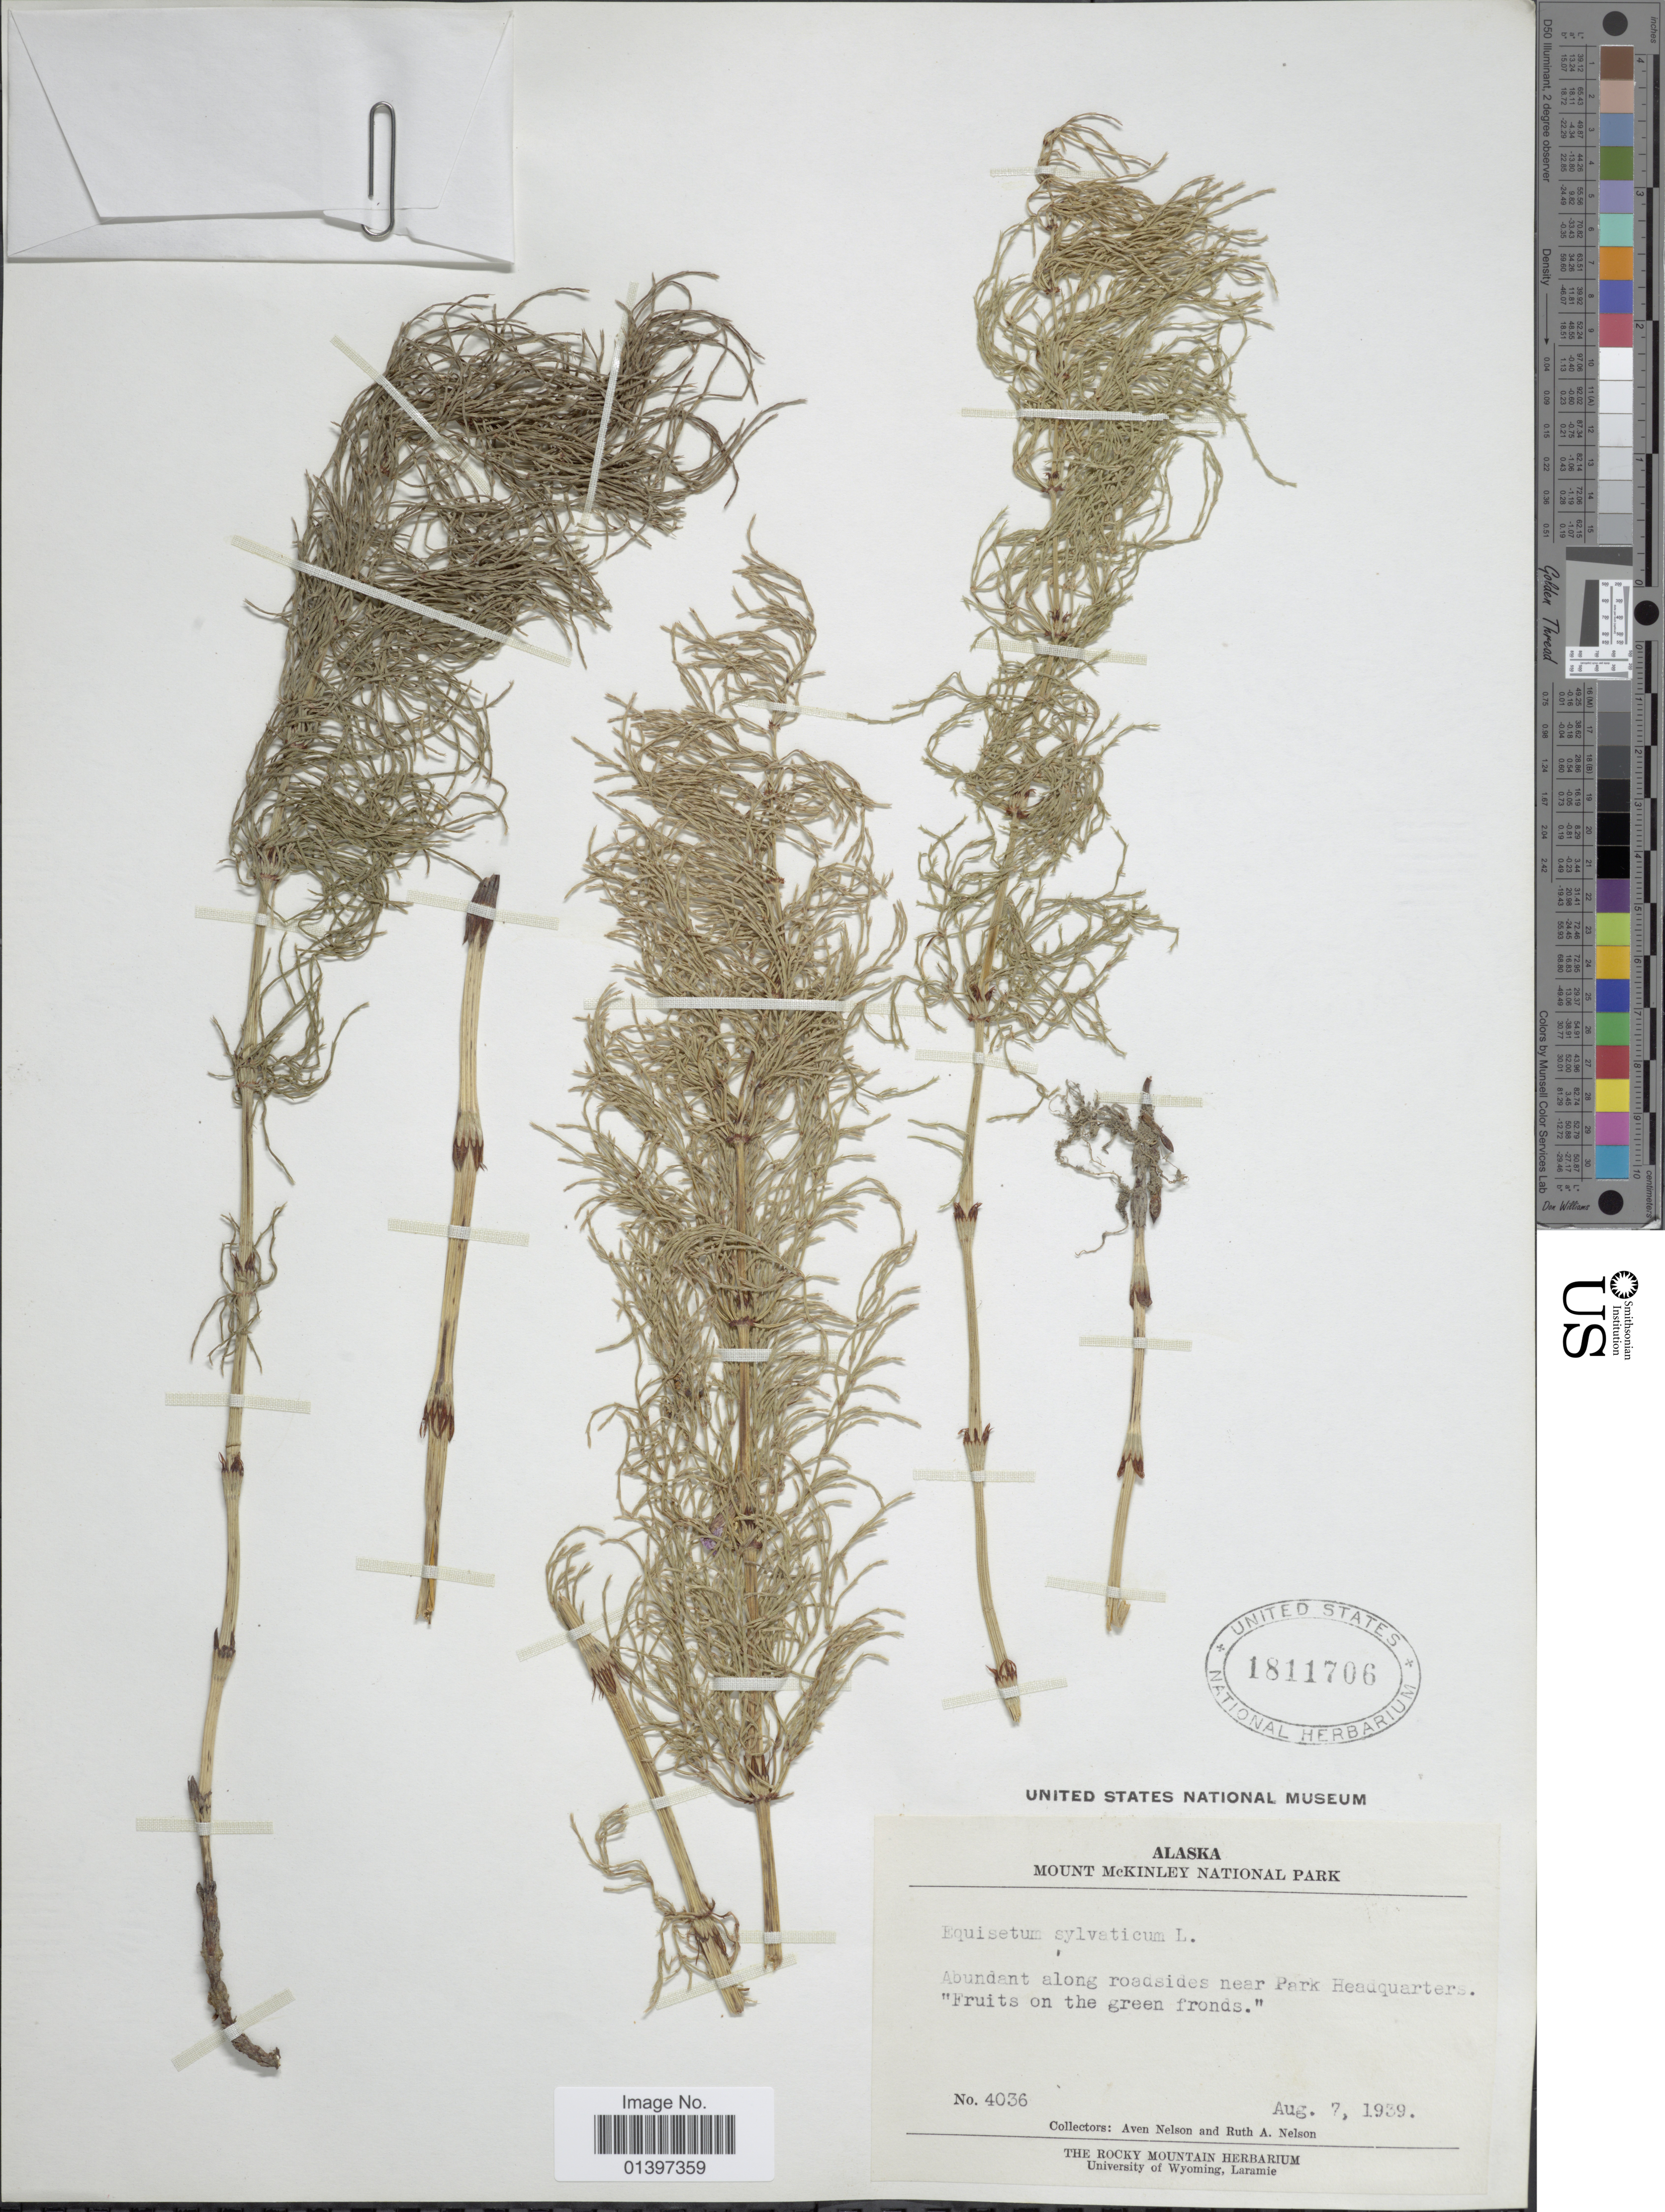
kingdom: Plantae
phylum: Tracheophyta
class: Polypodiopsida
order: Equisetales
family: Equisetaceae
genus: Equisetum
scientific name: Equisetum sylvaticum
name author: L.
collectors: A. Nelson & R. A. Nelson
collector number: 4036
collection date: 1939-08-07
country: United States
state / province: Alaska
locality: Mount McKinley National Park, Abundant along roadsides near Park Headquarters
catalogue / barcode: US 1811706